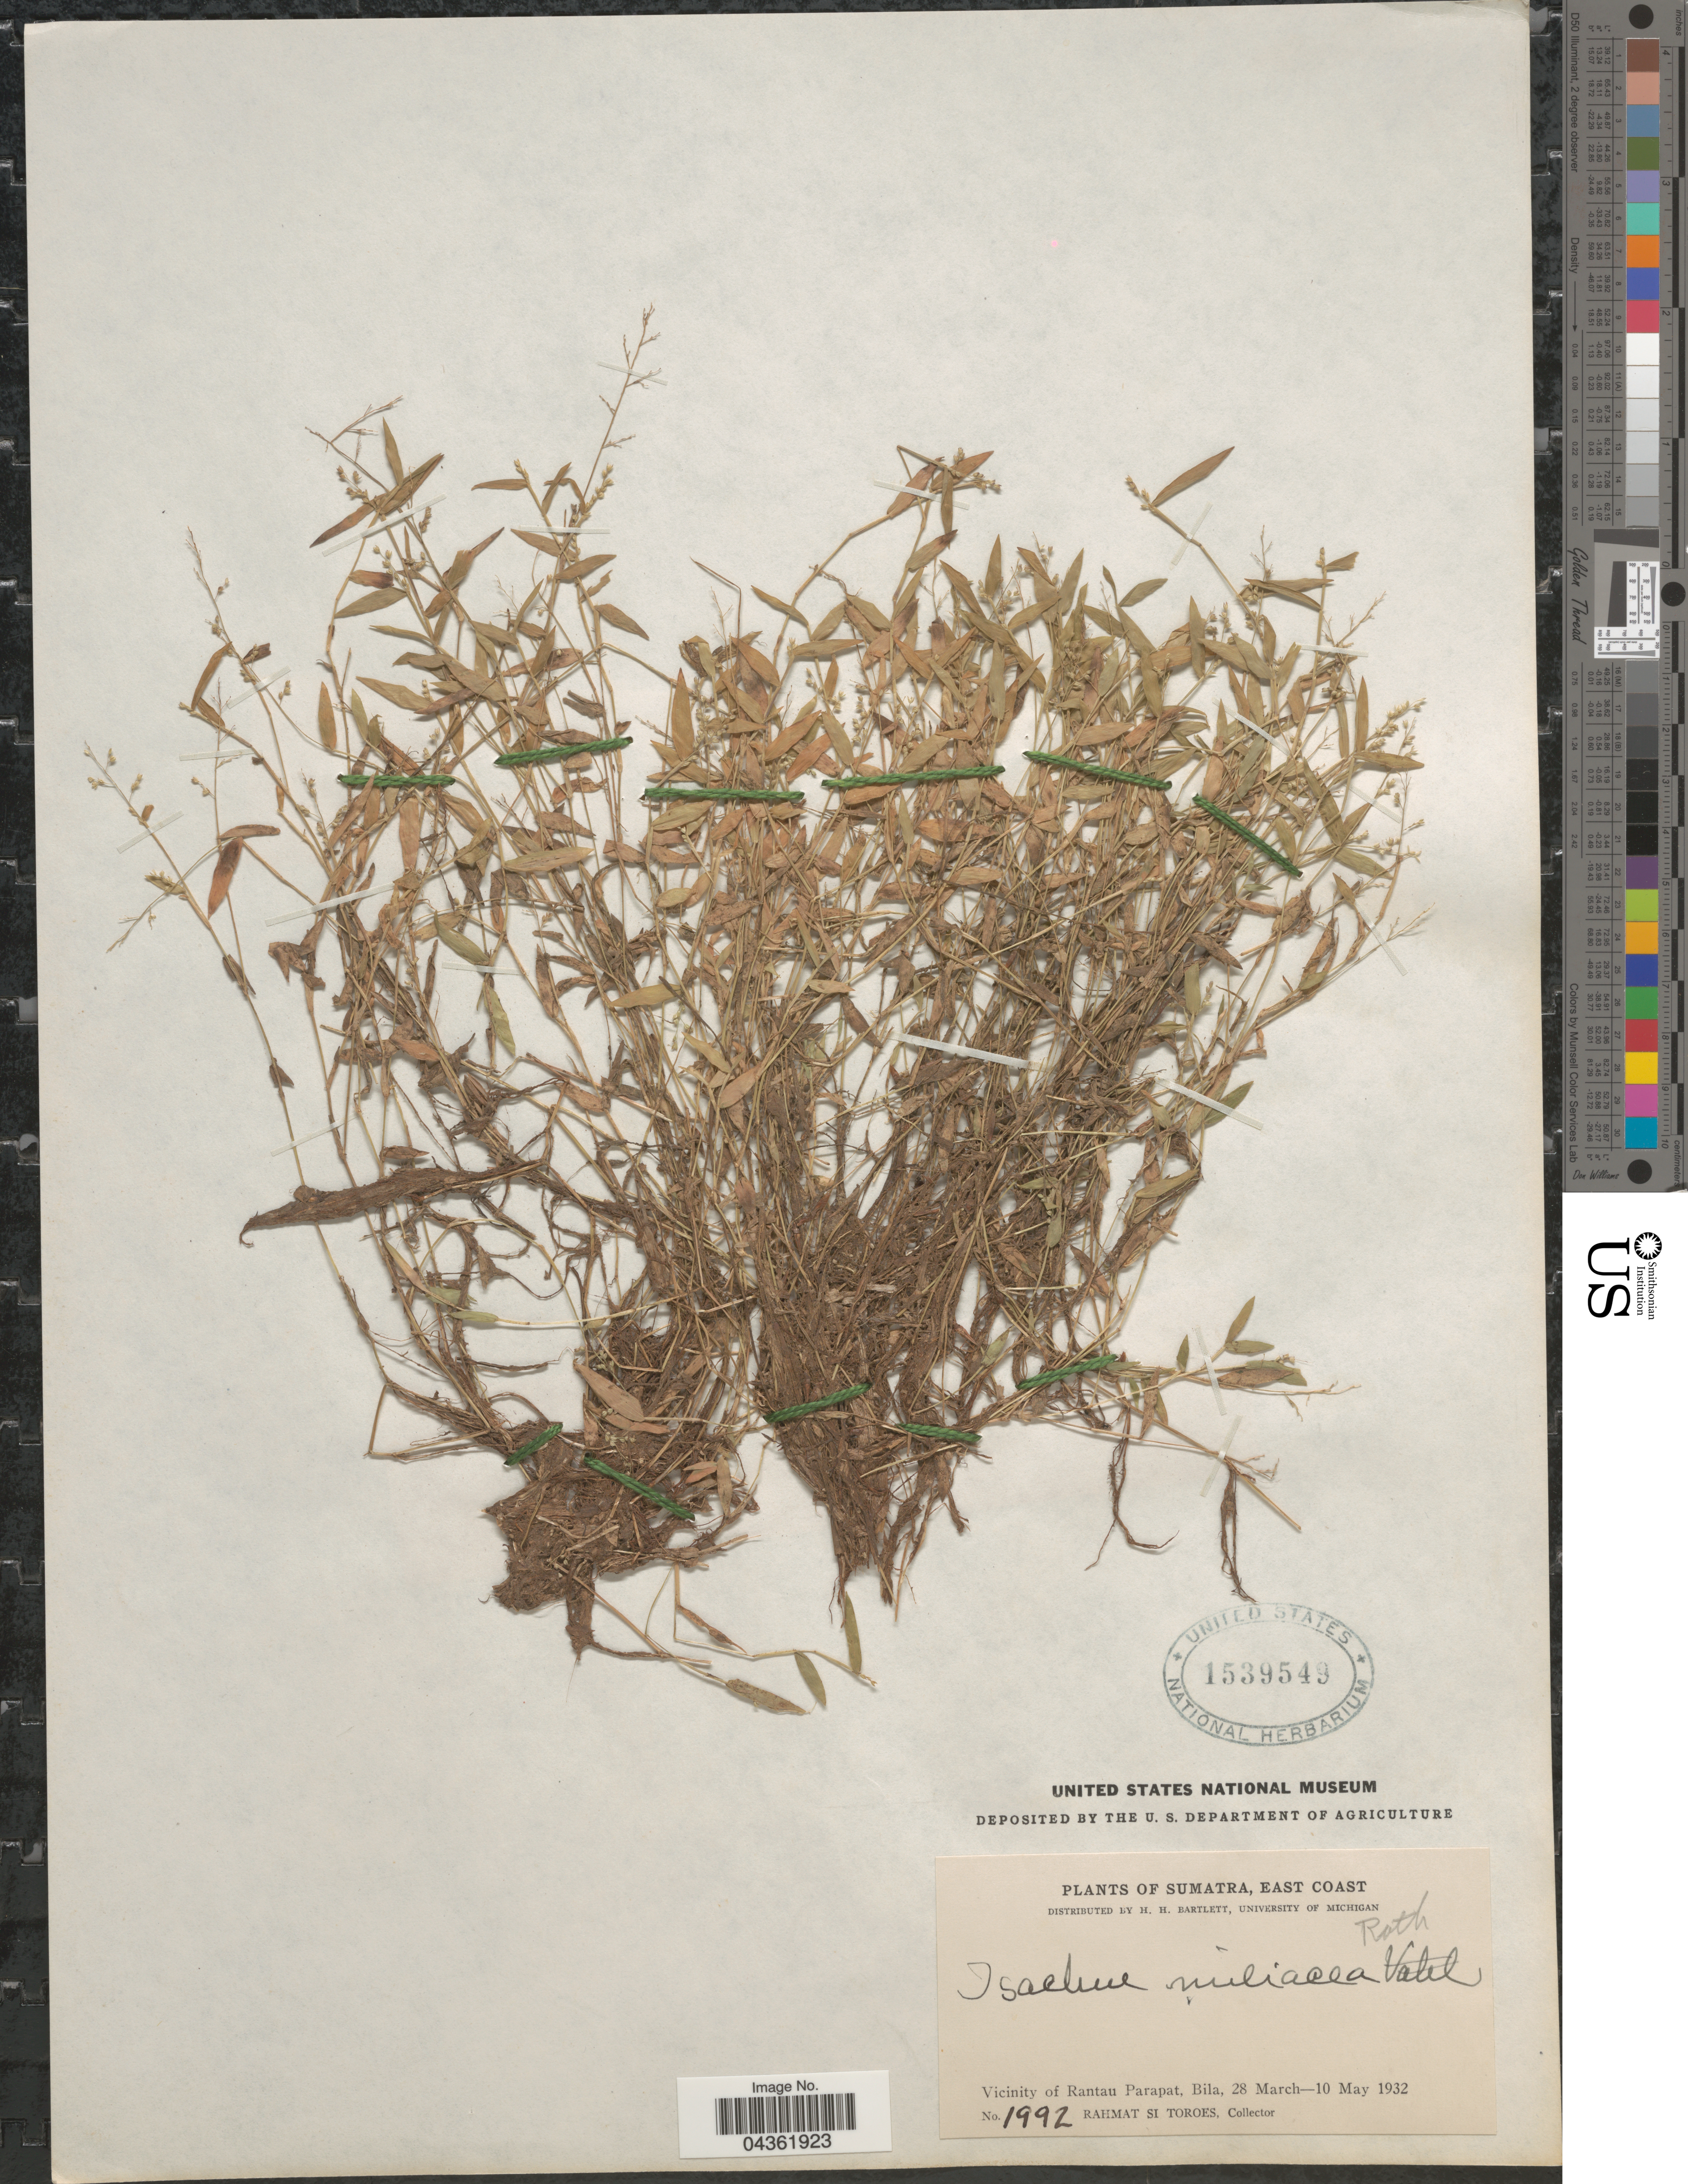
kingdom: Plantae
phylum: Tracheophyta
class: Liliopsida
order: Poales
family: Poaceae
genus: Isachne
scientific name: Isachne minutula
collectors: Rahmat Si Boeea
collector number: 1992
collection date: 1932-03-28/1932-05-10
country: Indonesia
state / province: Sumatra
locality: East Coast. Vicinity of Rantau Parapat, Bila.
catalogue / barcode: US 1539549